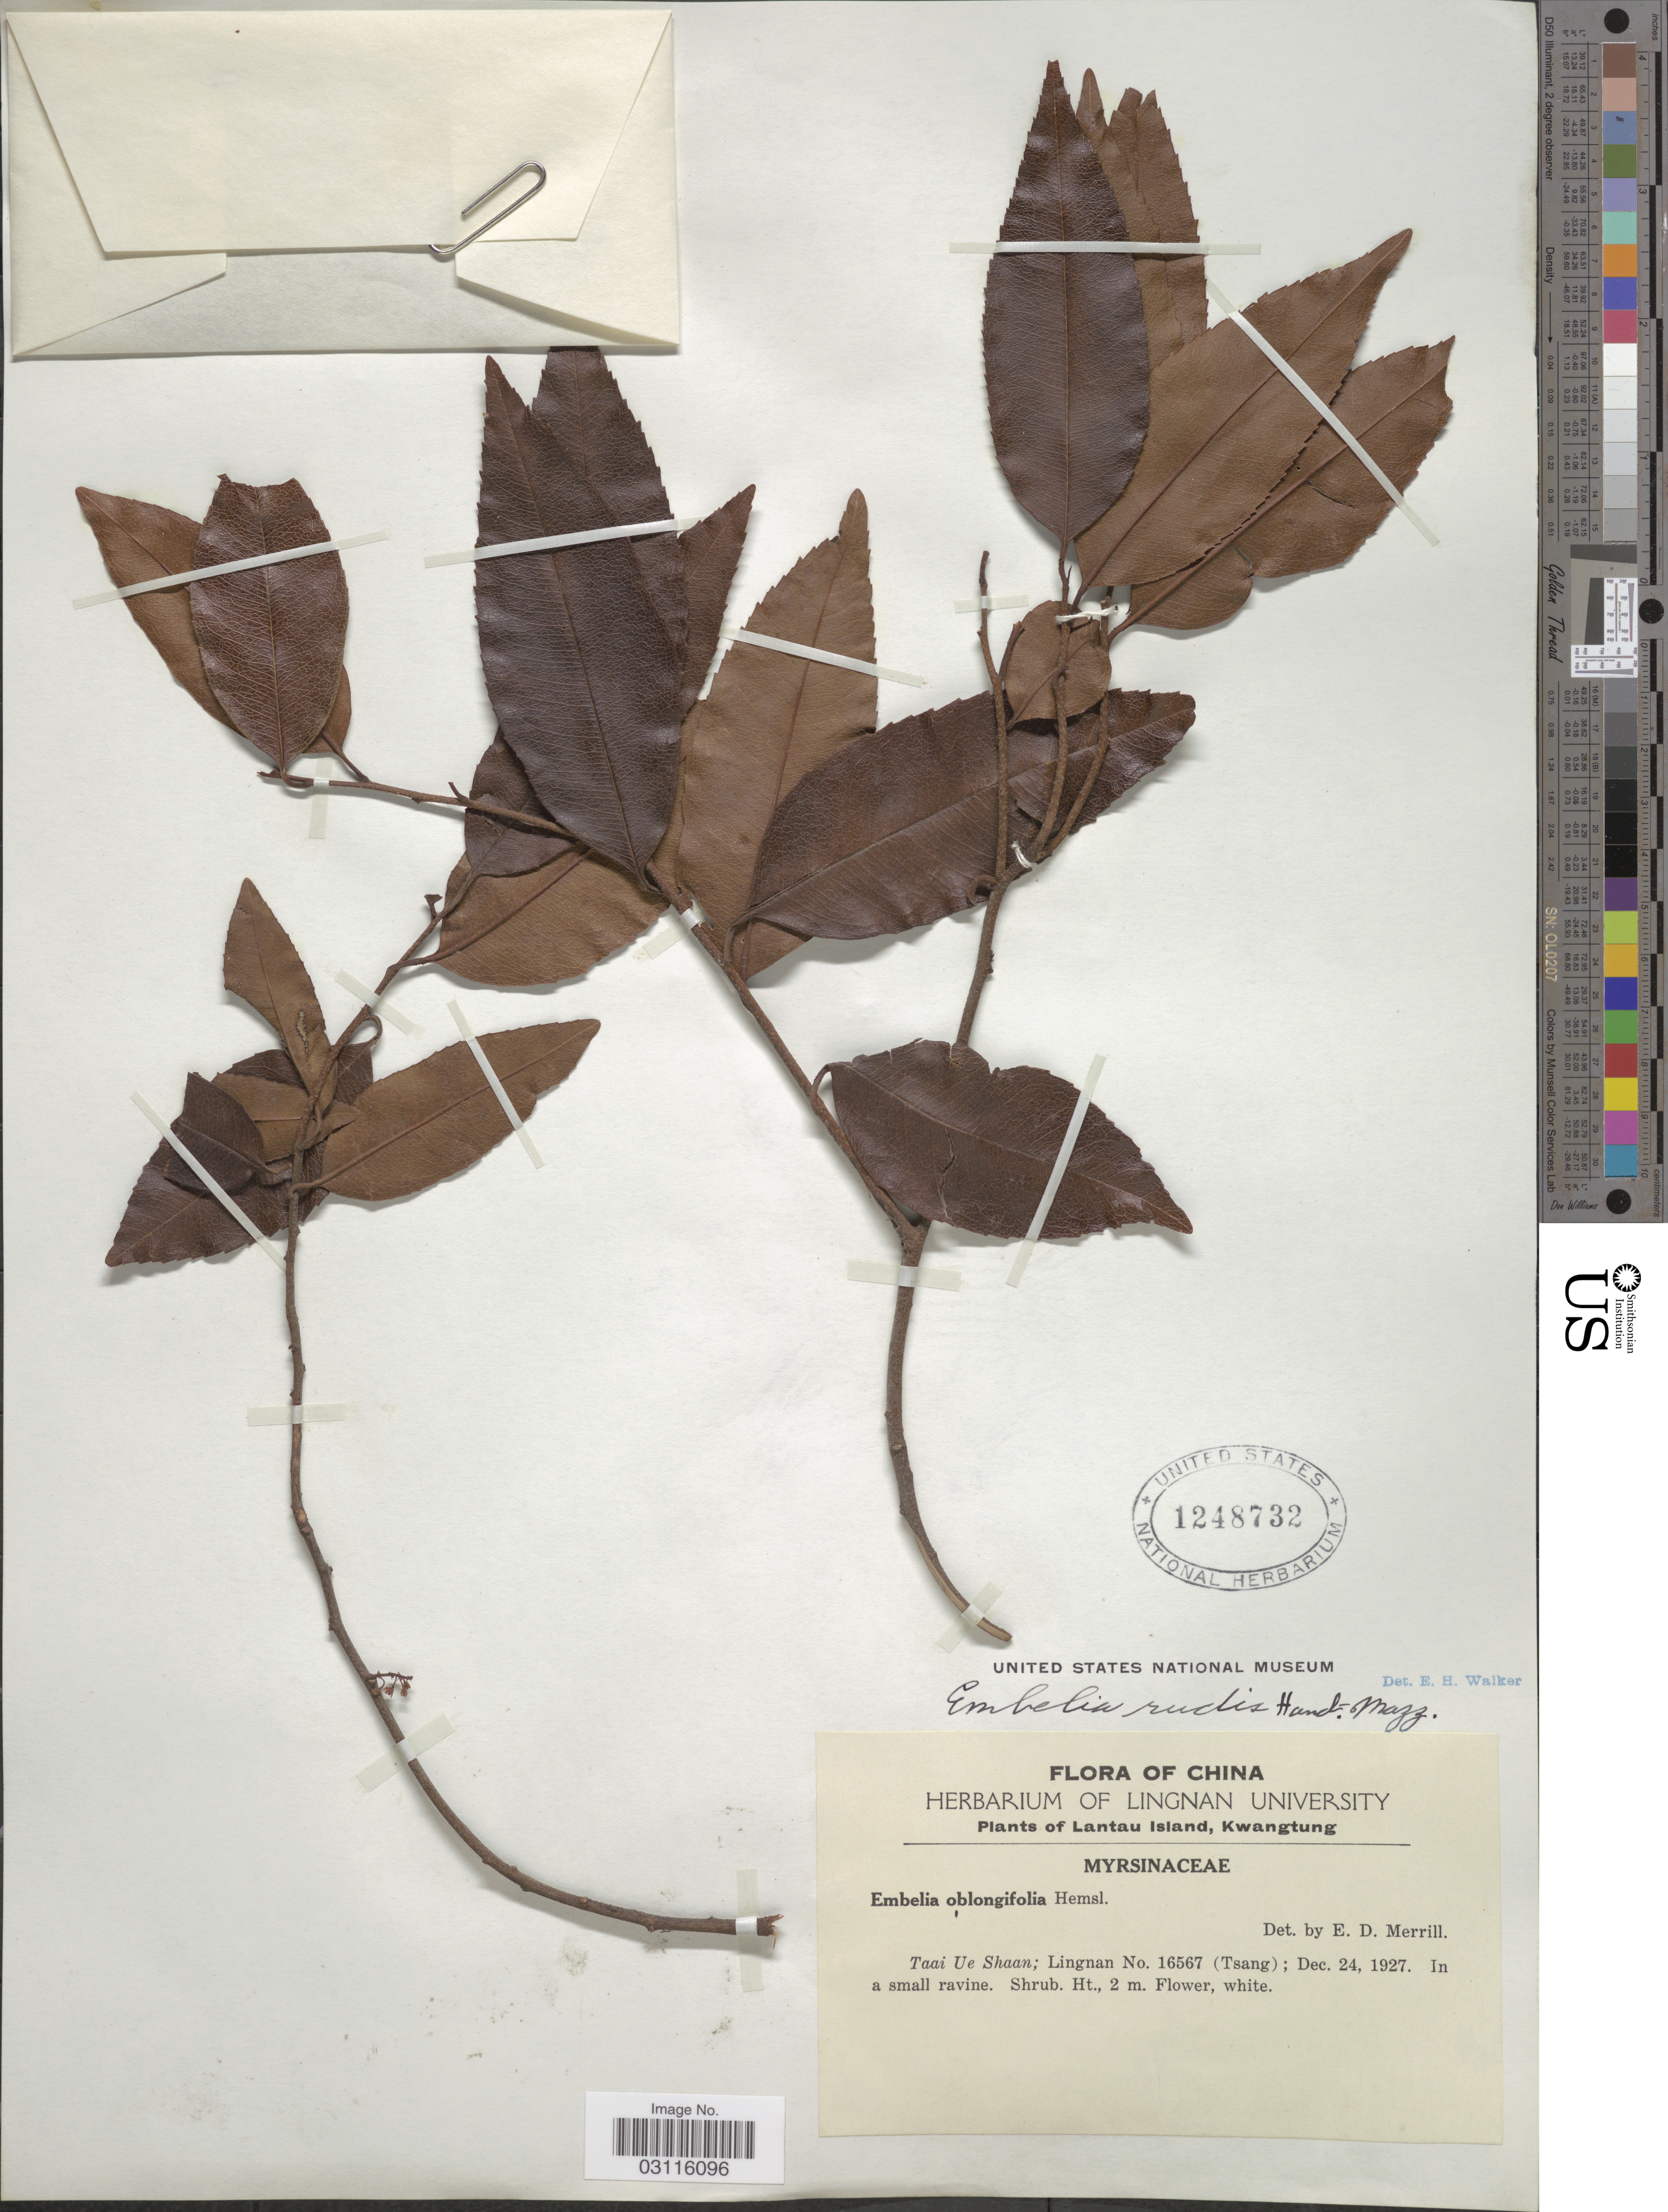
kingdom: Plantae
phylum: Tracheophyta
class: Magnoliopsida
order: Ericales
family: Primulaceae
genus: Embelia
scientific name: Embelia rudis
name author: Hand.-Mazz.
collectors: Lingnan & -- Tsang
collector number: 16567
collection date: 1927-12-24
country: China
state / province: Guangdong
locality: Lantau Island, Kwangtung, Taai Ue Shaan.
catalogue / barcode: US 1248732